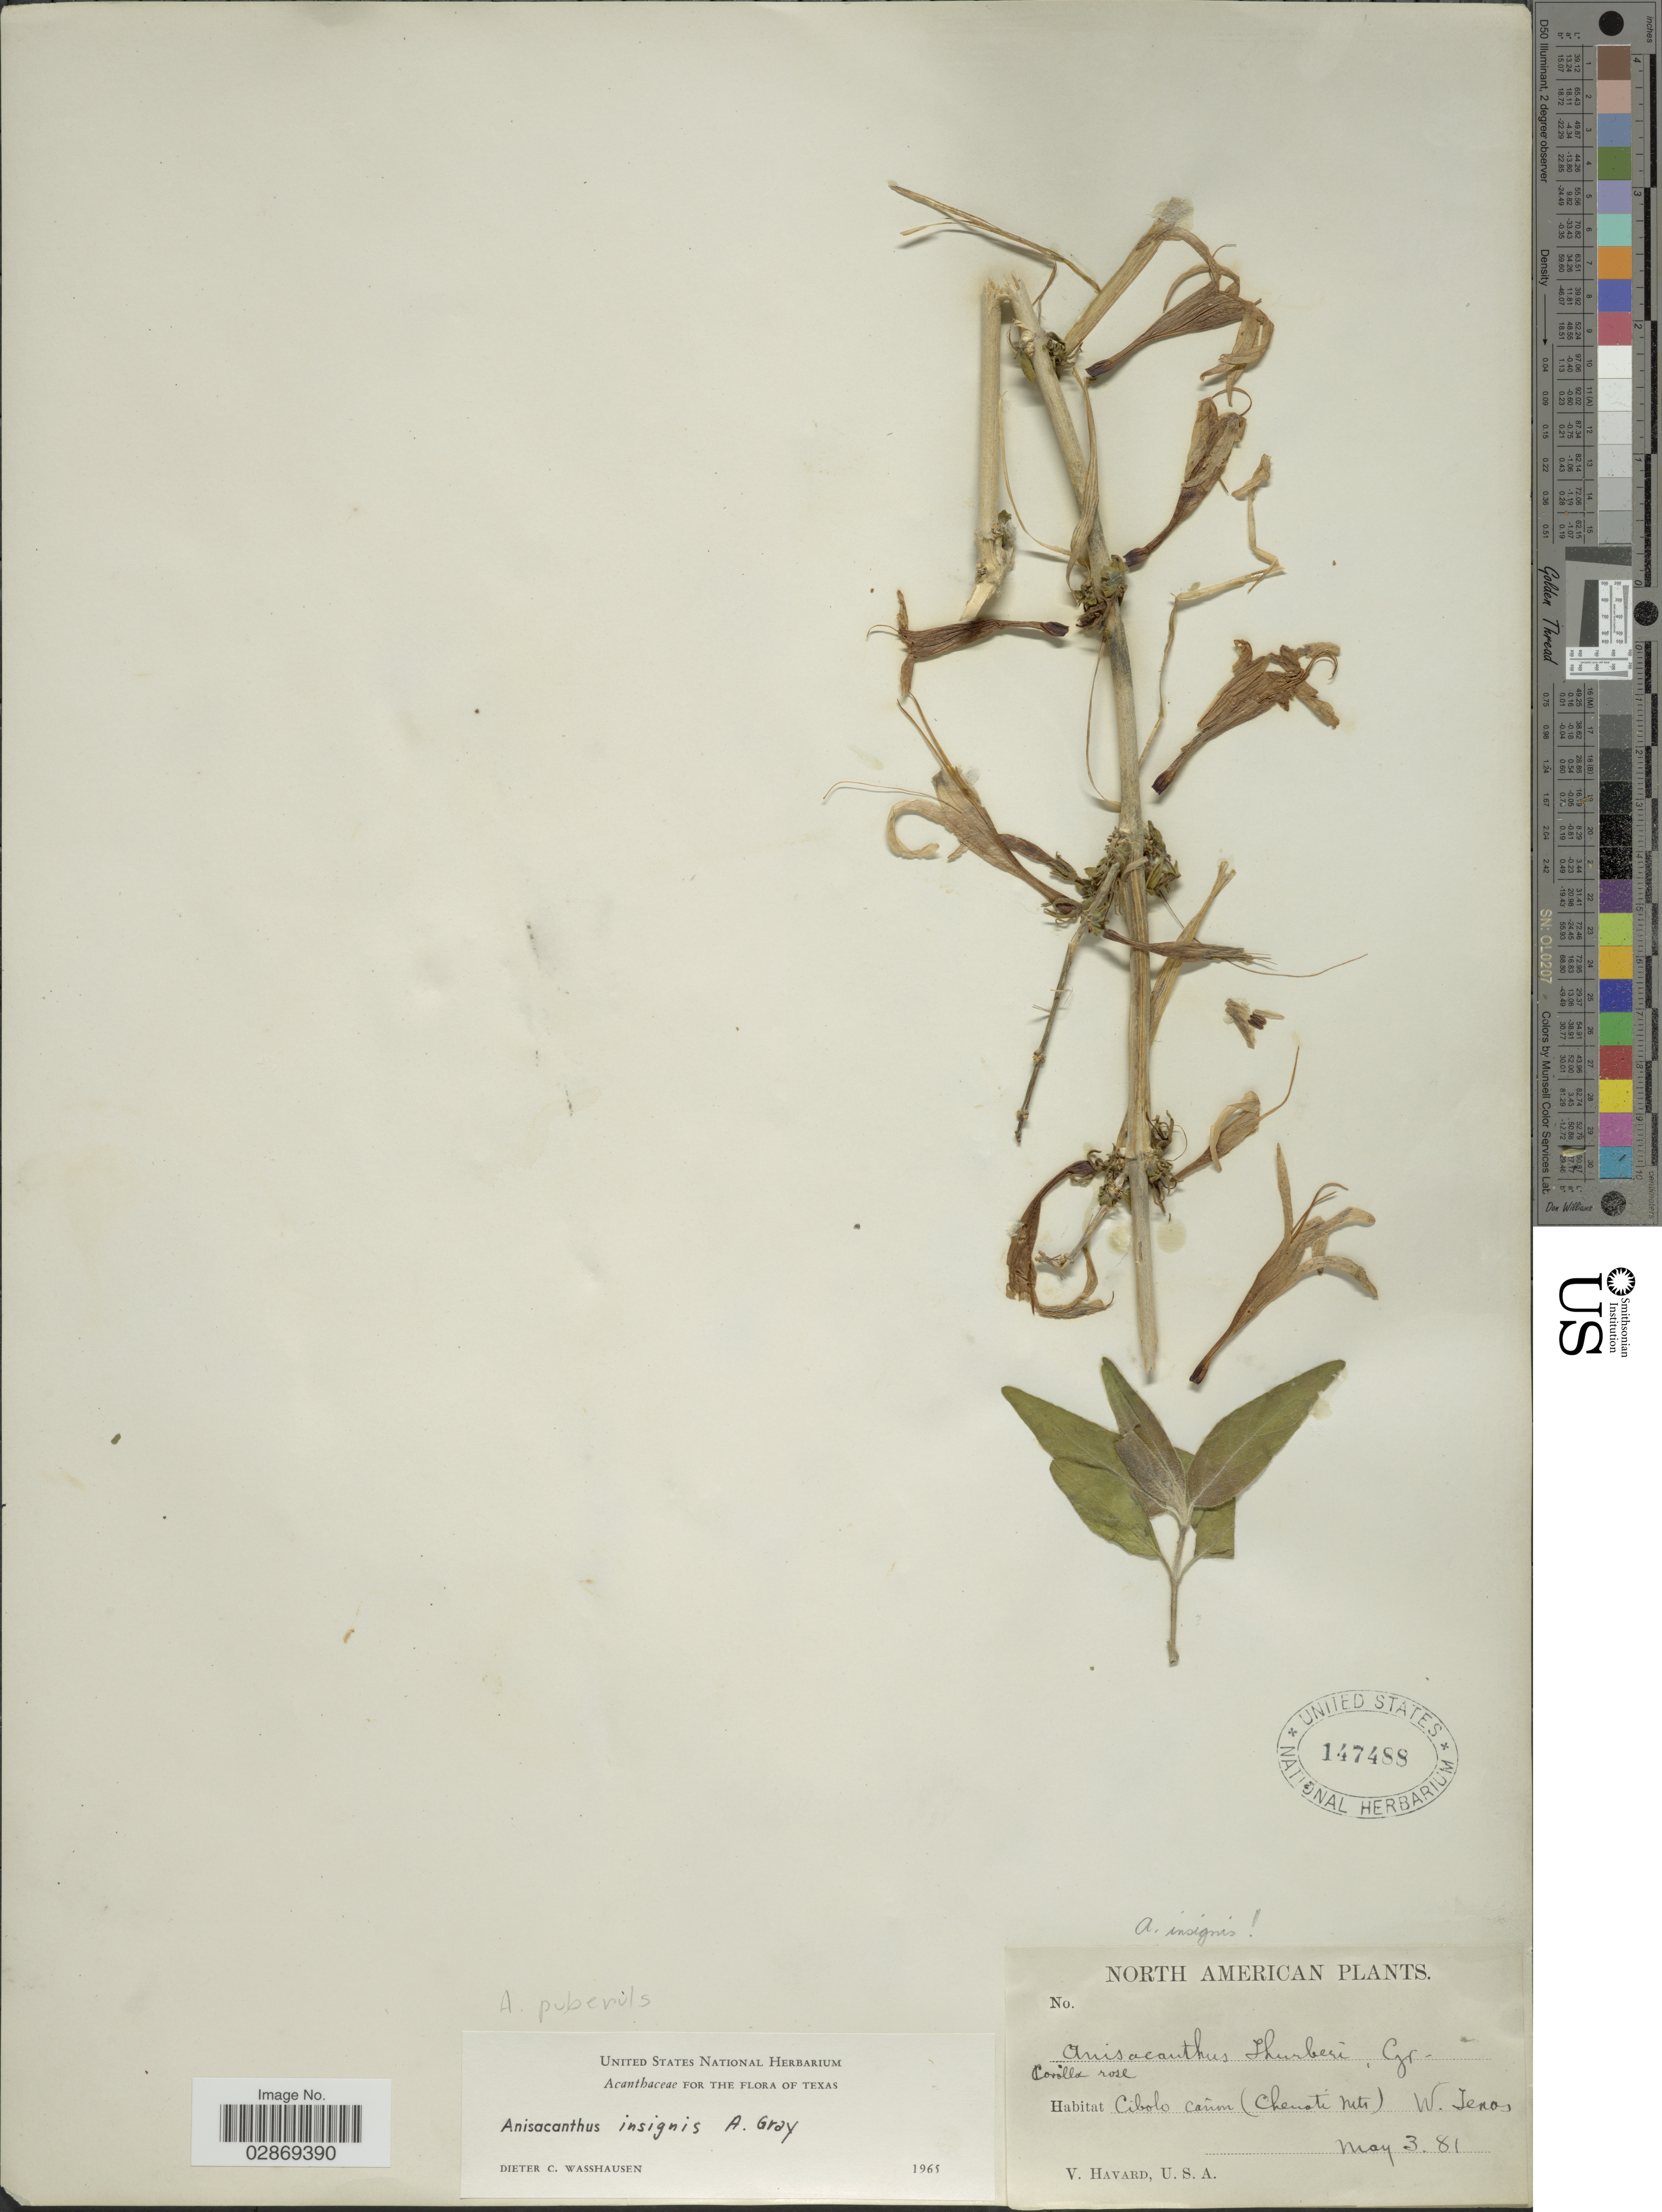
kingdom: Plantae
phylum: Tracheophyta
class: Magnoliopsida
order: Lamiales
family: Acanthaceae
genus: Anisacanthus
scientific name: Anisacanthus puberulus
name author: (Torr.) Henrickson & E.J. Lott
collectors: V. Havard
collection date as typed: Transcribed d/m/y: 3/5/81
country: United States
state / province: Texas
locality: W. Texas, Cibolo cañon (Chenoti Mts).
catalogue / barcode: US 147488